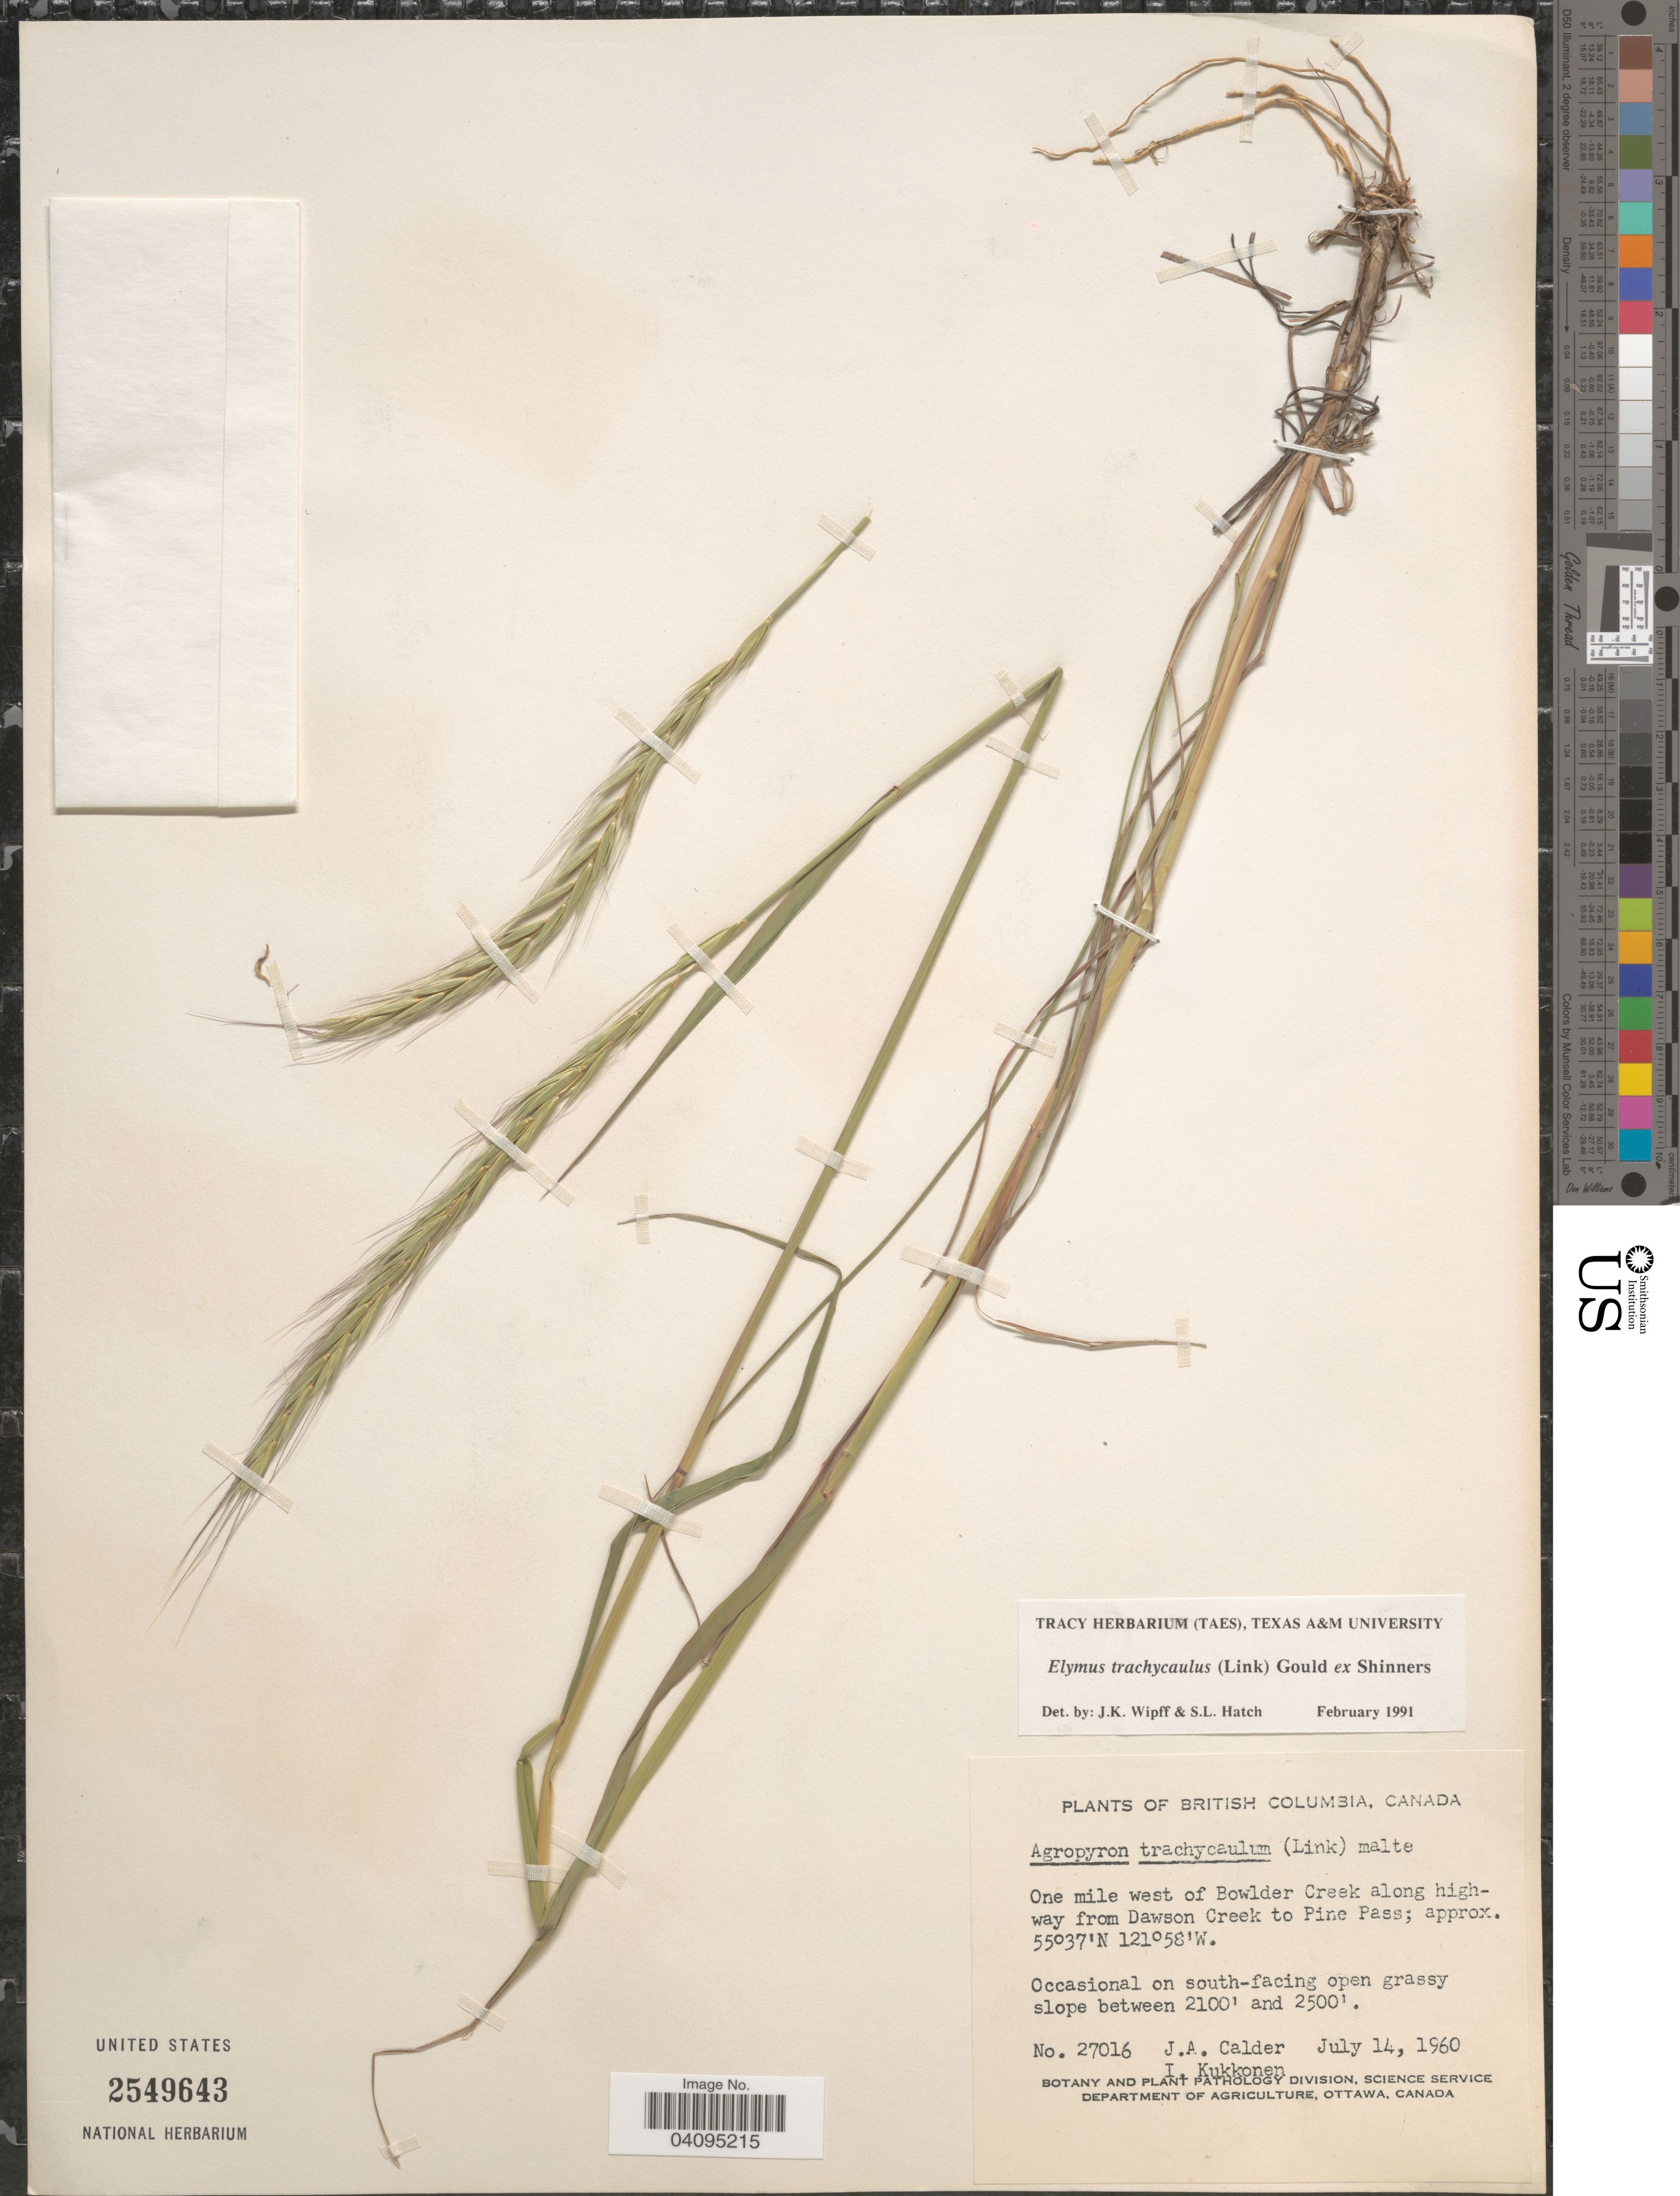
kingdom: Plantae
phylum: Tracheophyta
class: Liliopsida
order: Poales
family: Poaceae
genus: Elymus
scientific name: Elymus trachycaulus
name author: (Link) Gould ex Shinners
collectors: J. A. Calder & I. Kukkonen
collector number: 27016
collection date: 1960-07-14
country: Canada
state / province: British Columbia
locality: One mile west of Bowlder Creek along highway from Dawson Creek to Pine Pass. Occasional on south-facing open grassy slope.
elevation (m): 640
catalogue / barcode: US 2549643